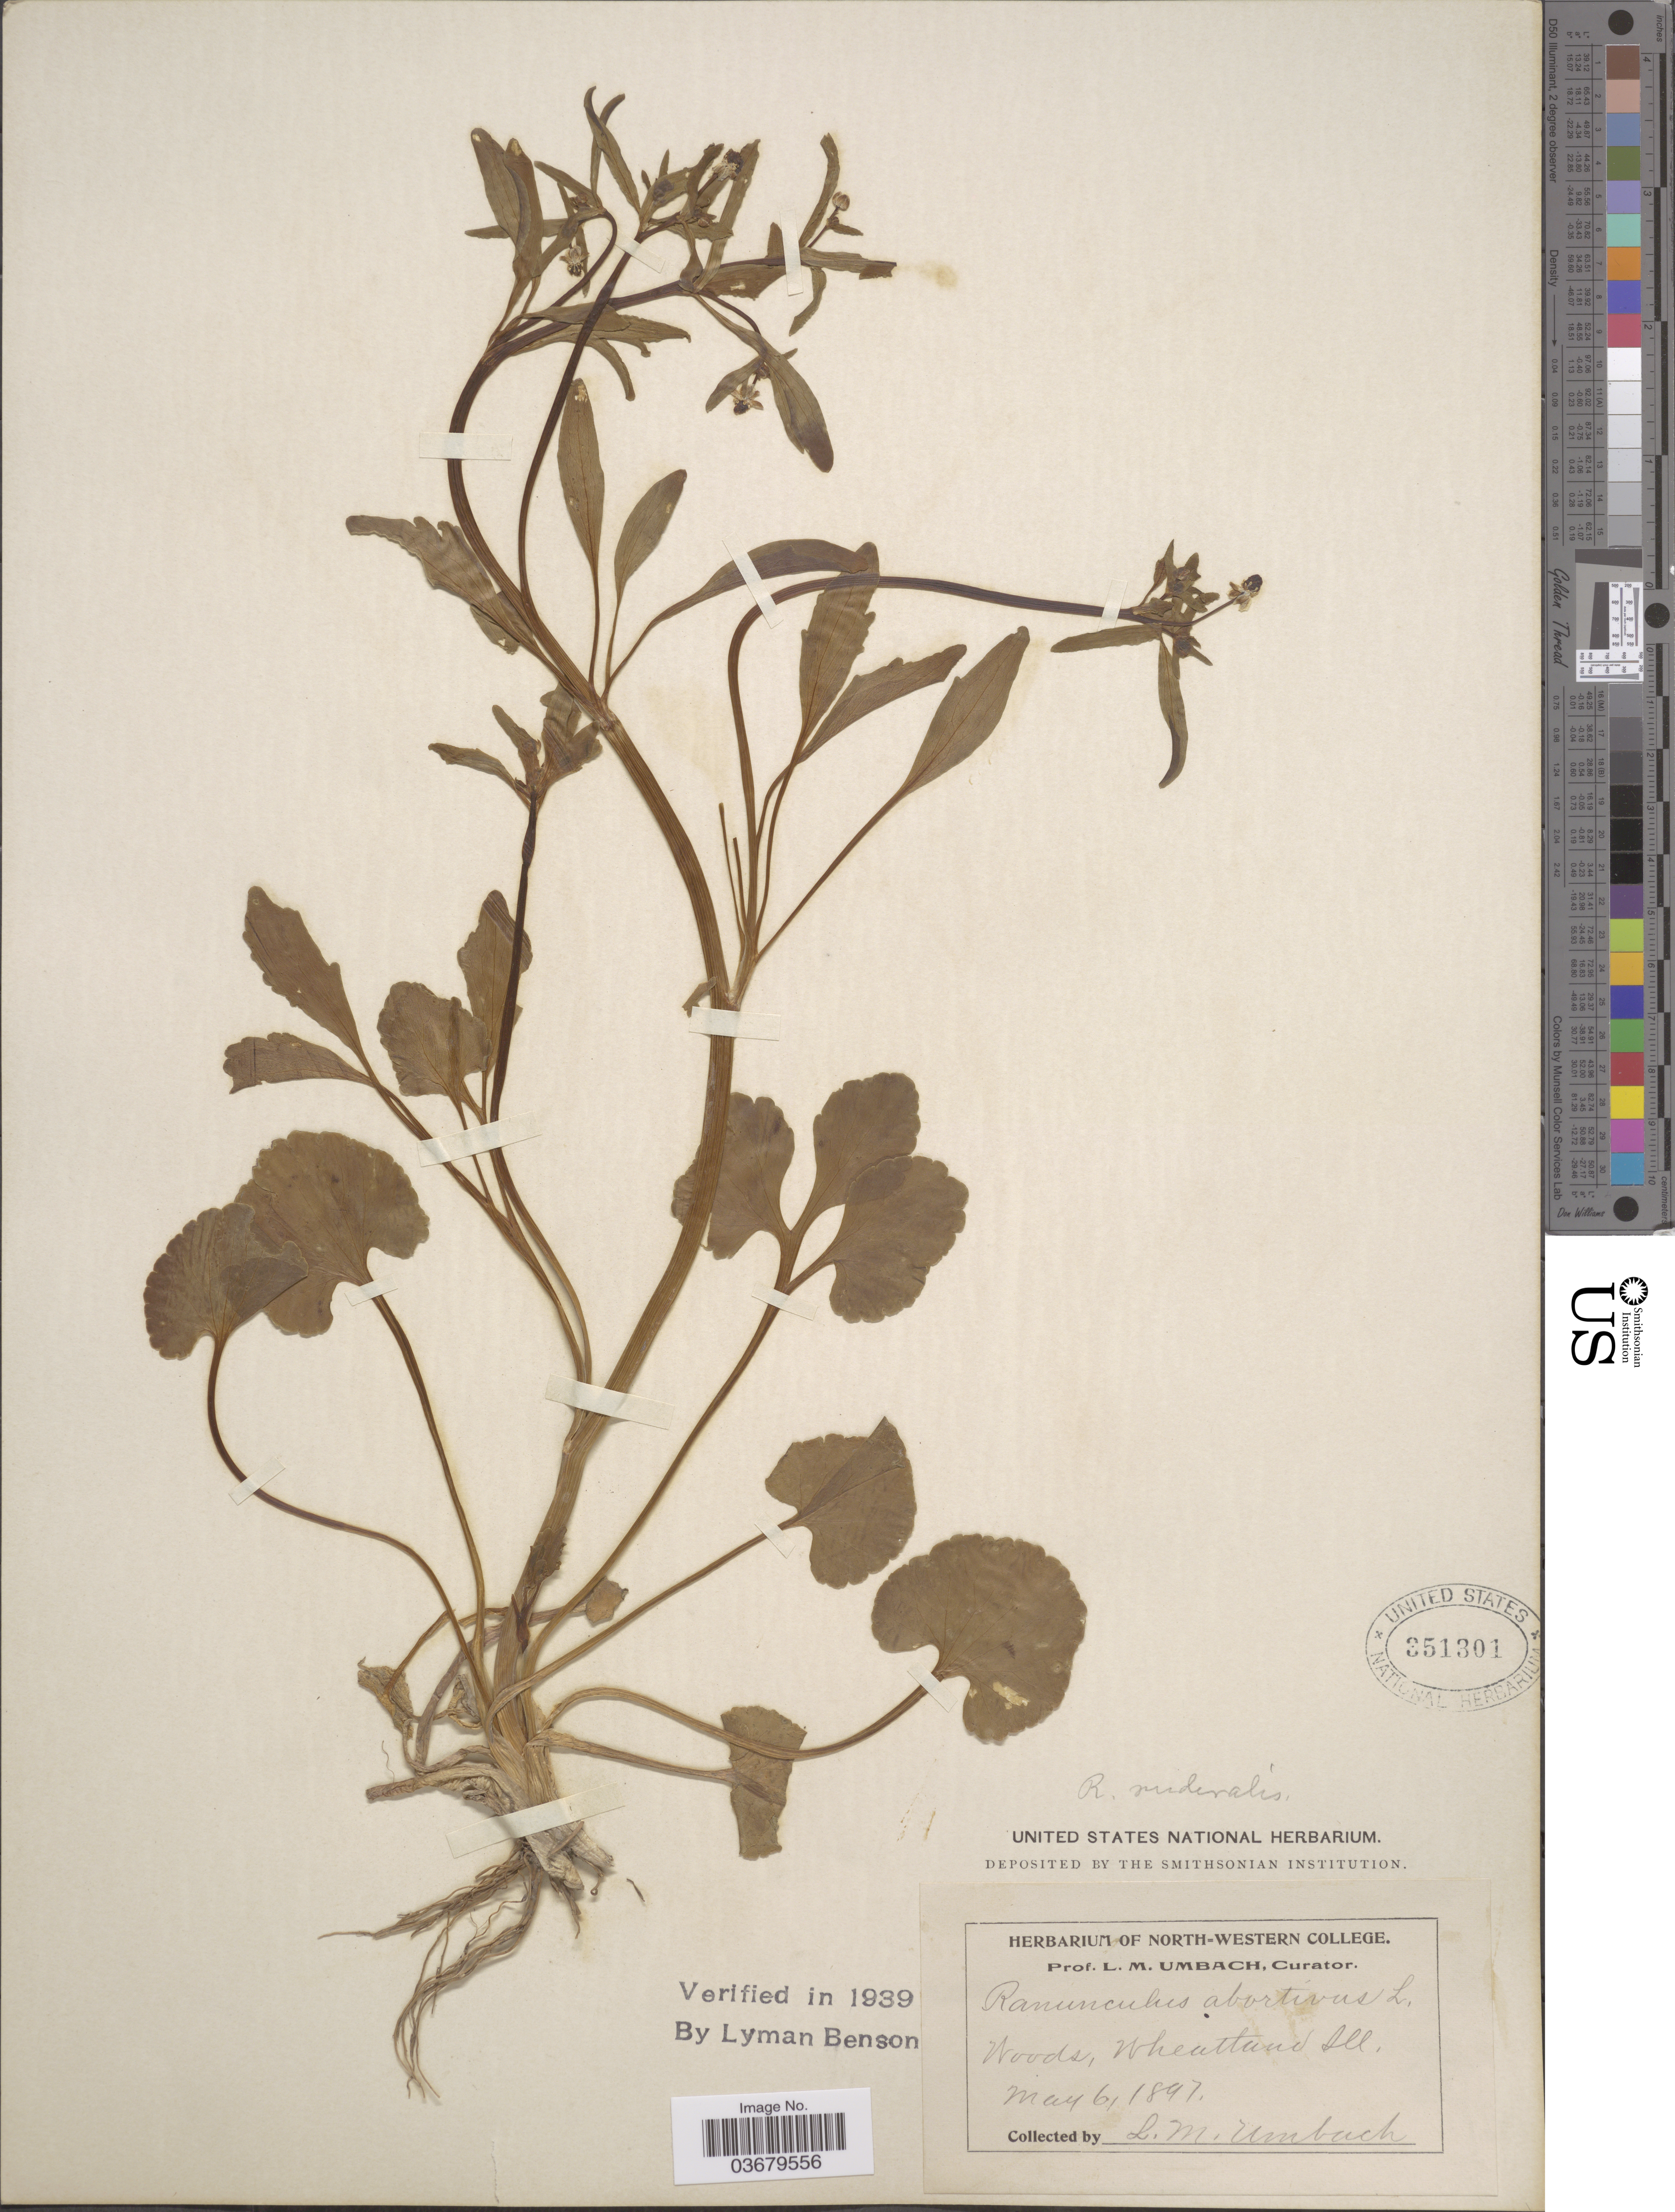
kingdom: Plantae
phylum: Tracheophyta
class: Magnoliopsida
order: Ranunculales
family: Ranunculaceae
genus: Ranunculus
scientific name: Ranunculus abortivus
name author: L.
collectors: L. M. Umbach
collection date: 1897-05-06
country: United States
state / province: Illinois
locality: Wheatland.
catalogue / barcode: US 351301